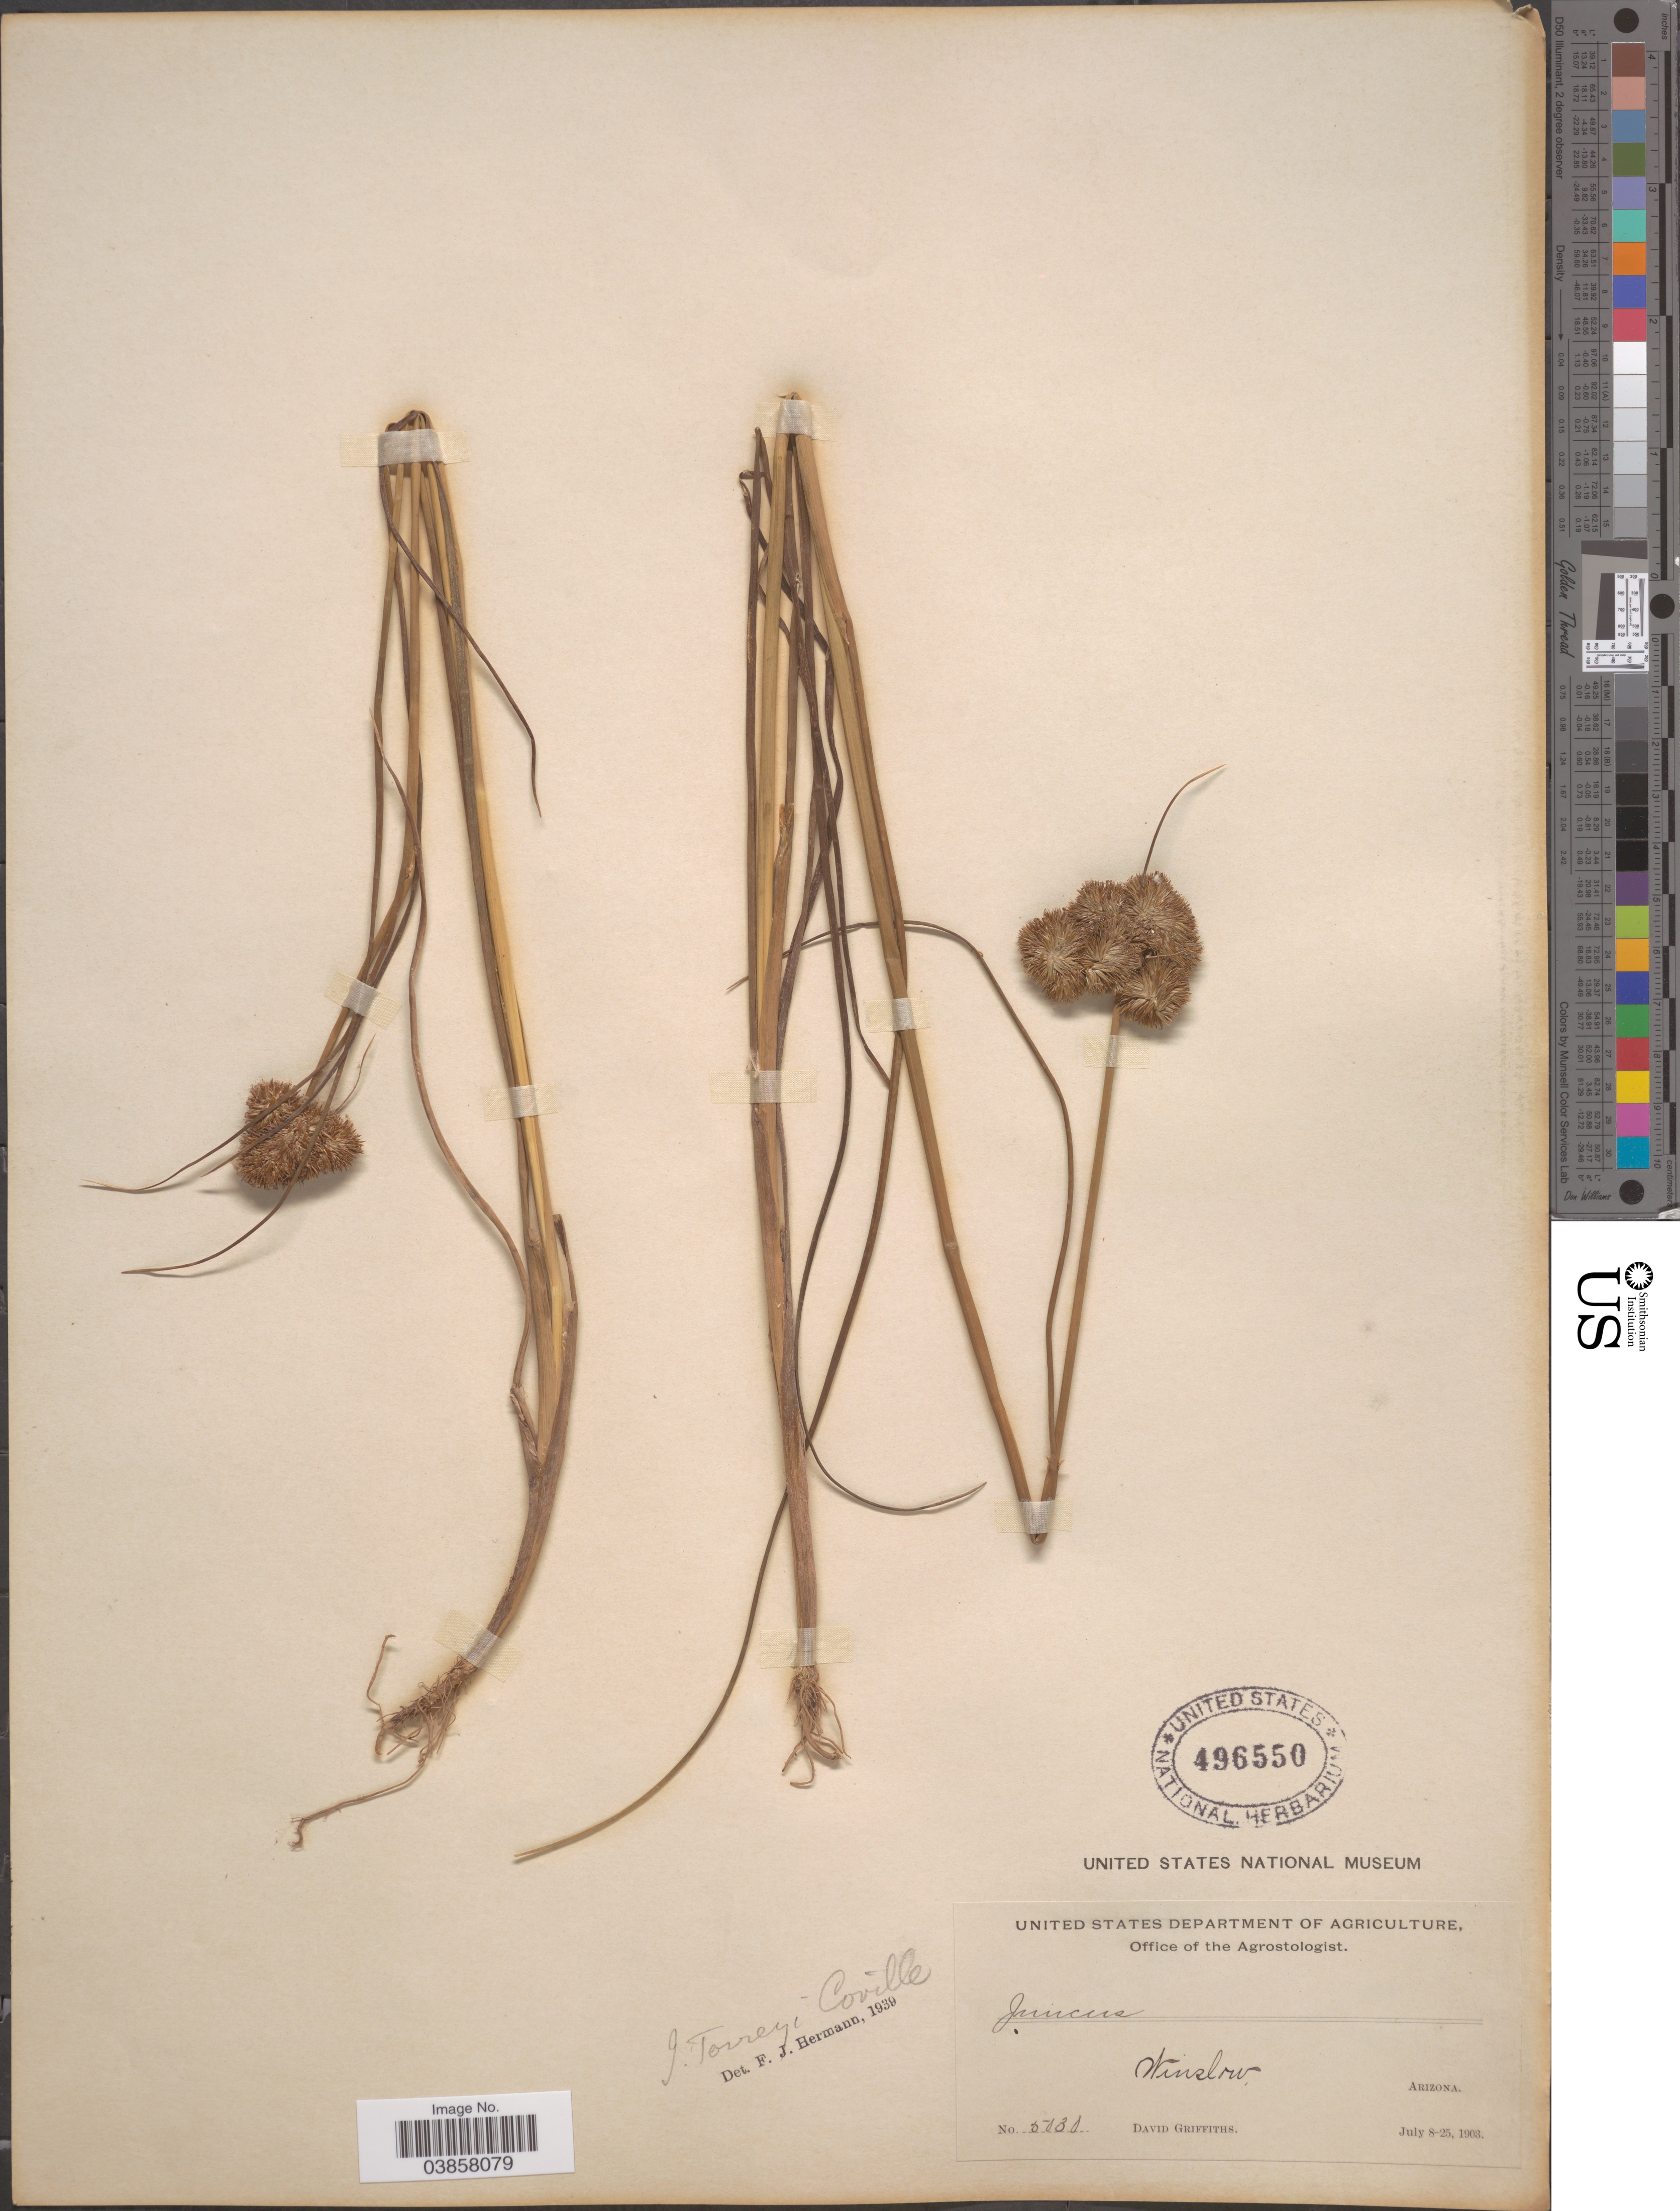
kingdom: Plantae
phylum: Tracheophyta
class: Liliopsida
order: Poales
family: Juncaceae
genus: Juncus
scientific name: Juncus torreyi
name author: Coville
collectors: D. Griffiths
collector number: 5030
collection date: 1903-07-08/1903-07-25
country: United States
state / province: Arizona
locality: Winslow.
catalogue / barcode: US 496550